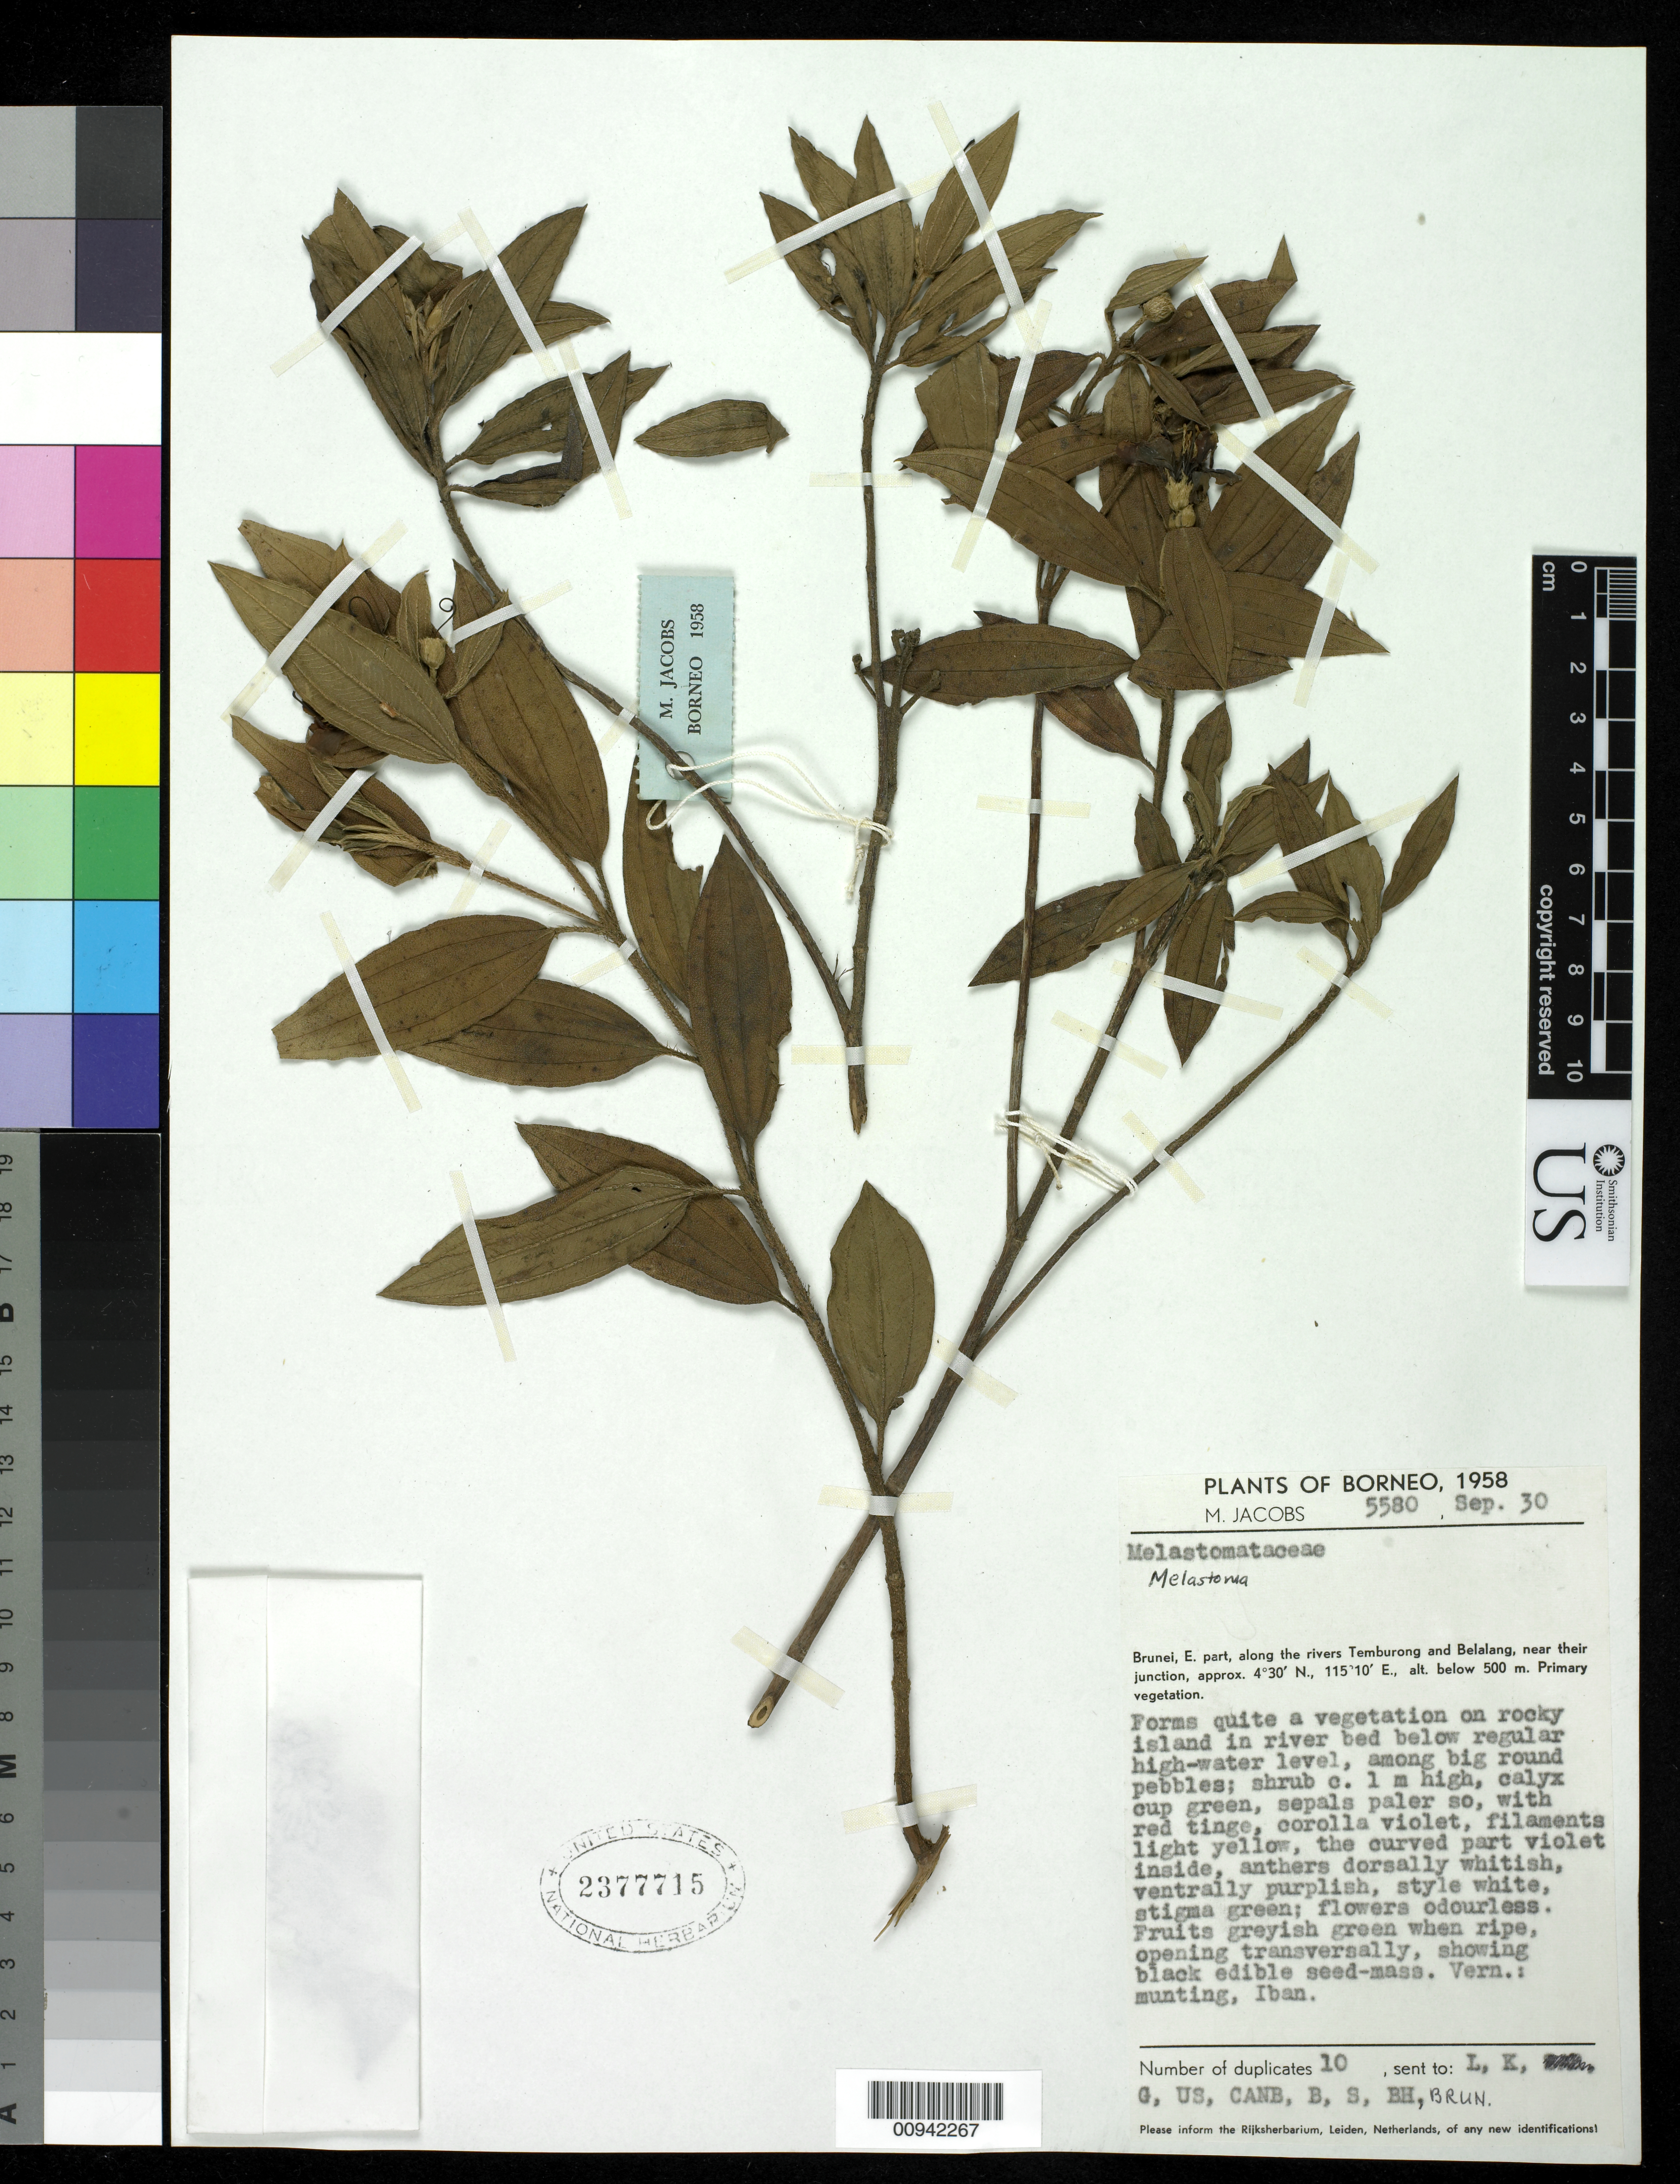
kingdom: Plantae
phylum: Tracheophyta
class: Magnoliopsida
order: Myrtales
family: Melastomataceae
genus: Melastoma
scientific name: Melastoma sp.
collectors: M. R. Jacobs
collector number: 5580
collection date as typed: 30 Sep 1958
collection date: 1958-09-30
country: Brunei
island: Borneo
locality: Brunei, east part, along the rivers Temburong and Belalang, near their junction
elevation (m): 500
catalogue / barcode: US 2377715